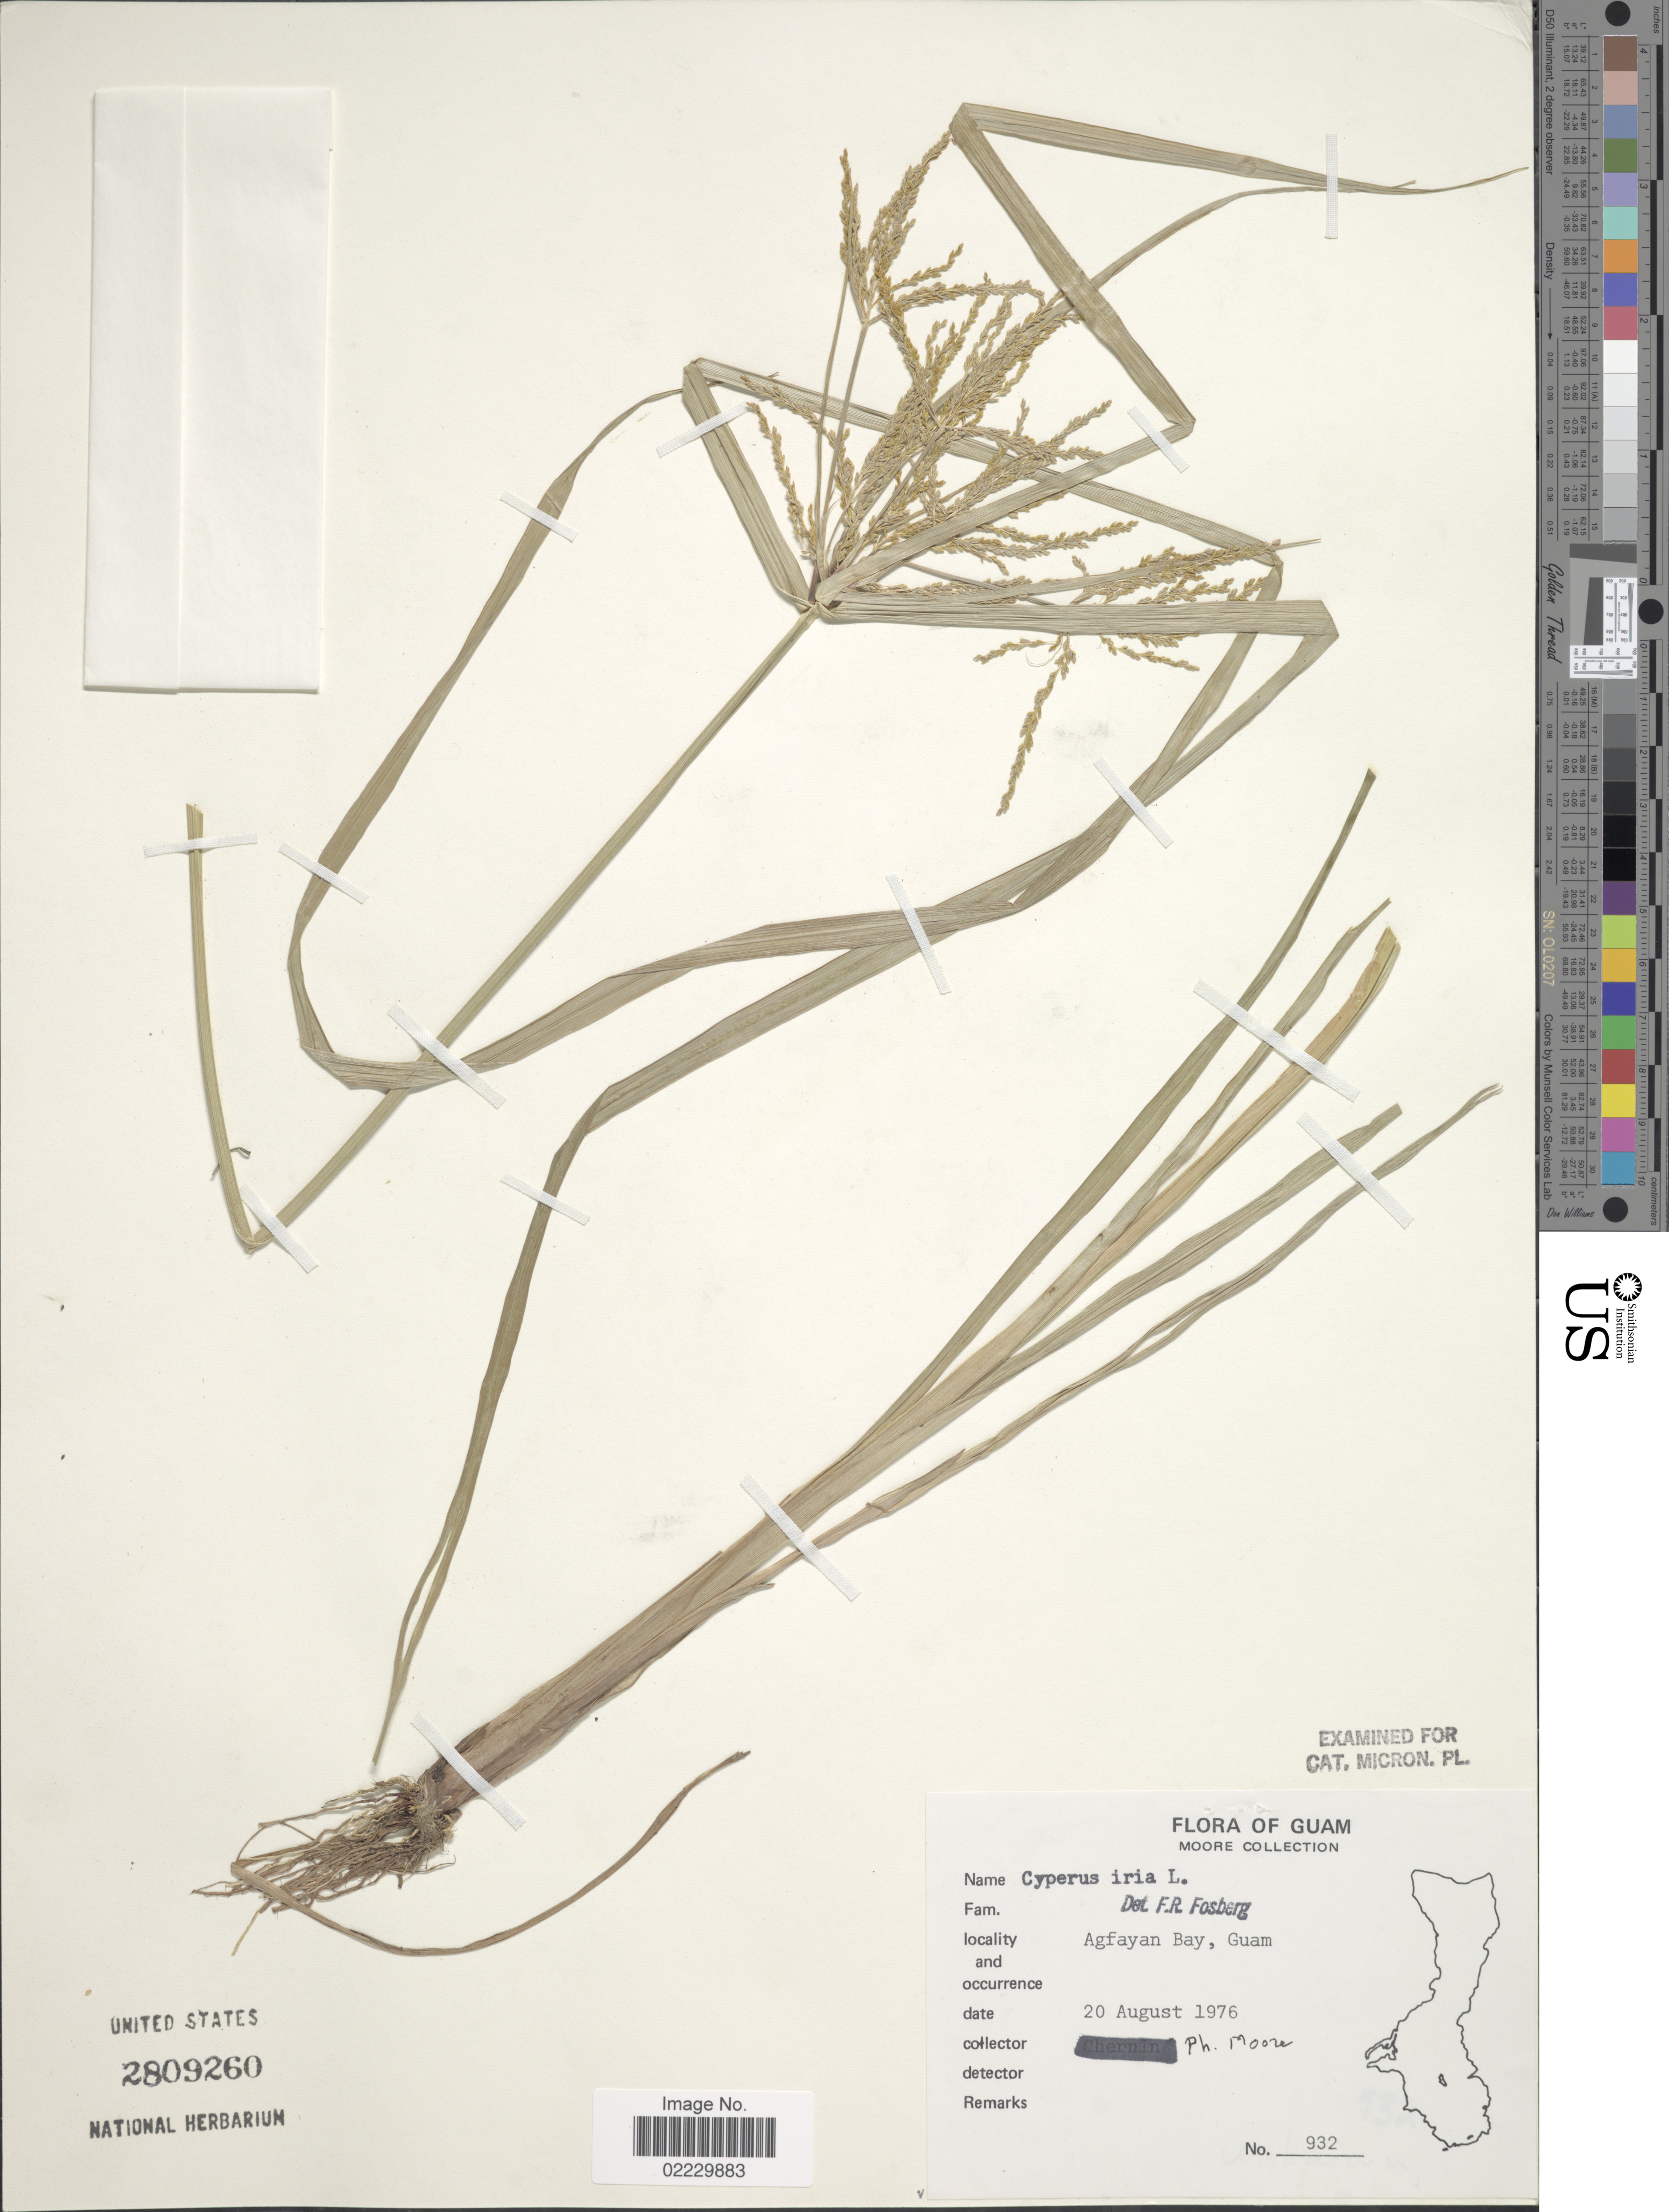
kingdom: Plantae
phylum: Tracheophyta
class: Liliopsida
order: Poales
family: Cyperaceae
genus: Cyperus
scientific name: Cyperus iria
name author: L.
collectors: P. Moore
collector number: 932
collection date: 1976-08-20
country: Guam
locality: Agfayan Bay, Guam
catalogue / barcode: US 2809260